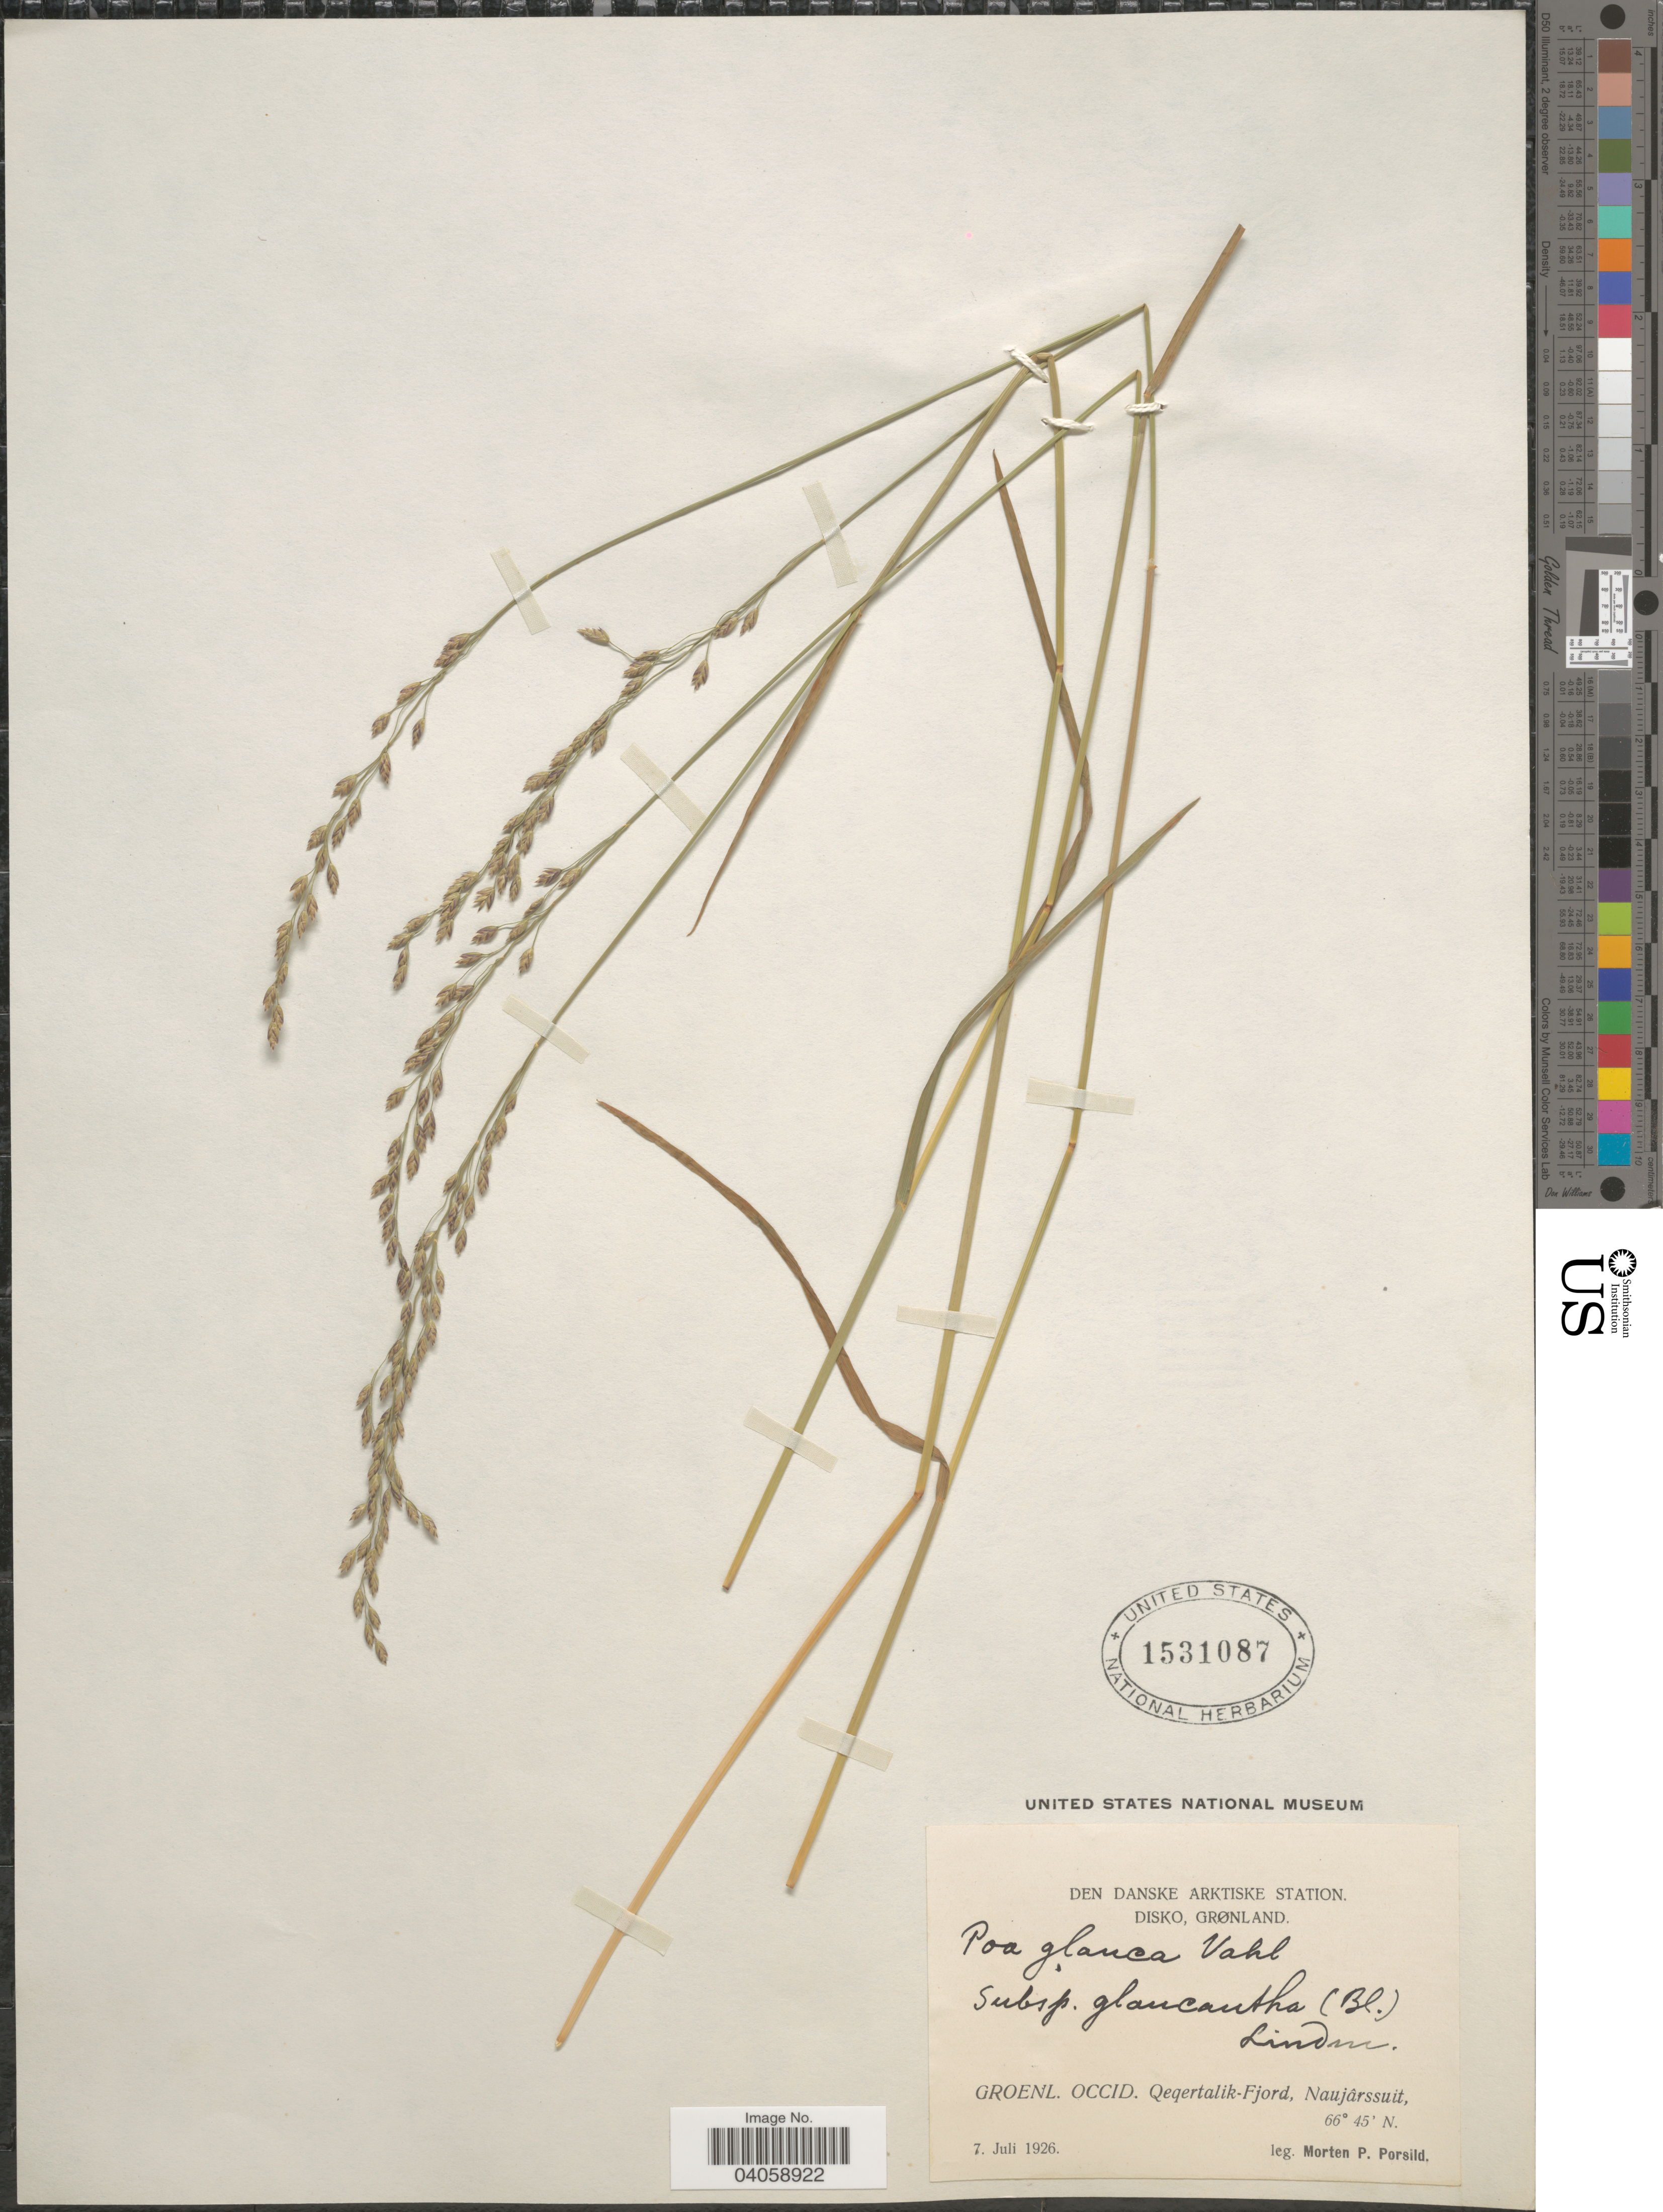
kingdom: Plantae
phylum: Tracheophyta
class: Liliopsida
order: Poales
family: Poaceae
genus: Poa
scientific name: Poa glauca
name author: Vahl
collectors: M. P. Porsild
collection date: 1926-07-07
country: Greenland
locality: Den Danske Arktiske Station. Disko, Grønland. Groenl. Occid. Qeqertalik-Fjord, Naujârssuit.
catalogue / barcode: US 1531087